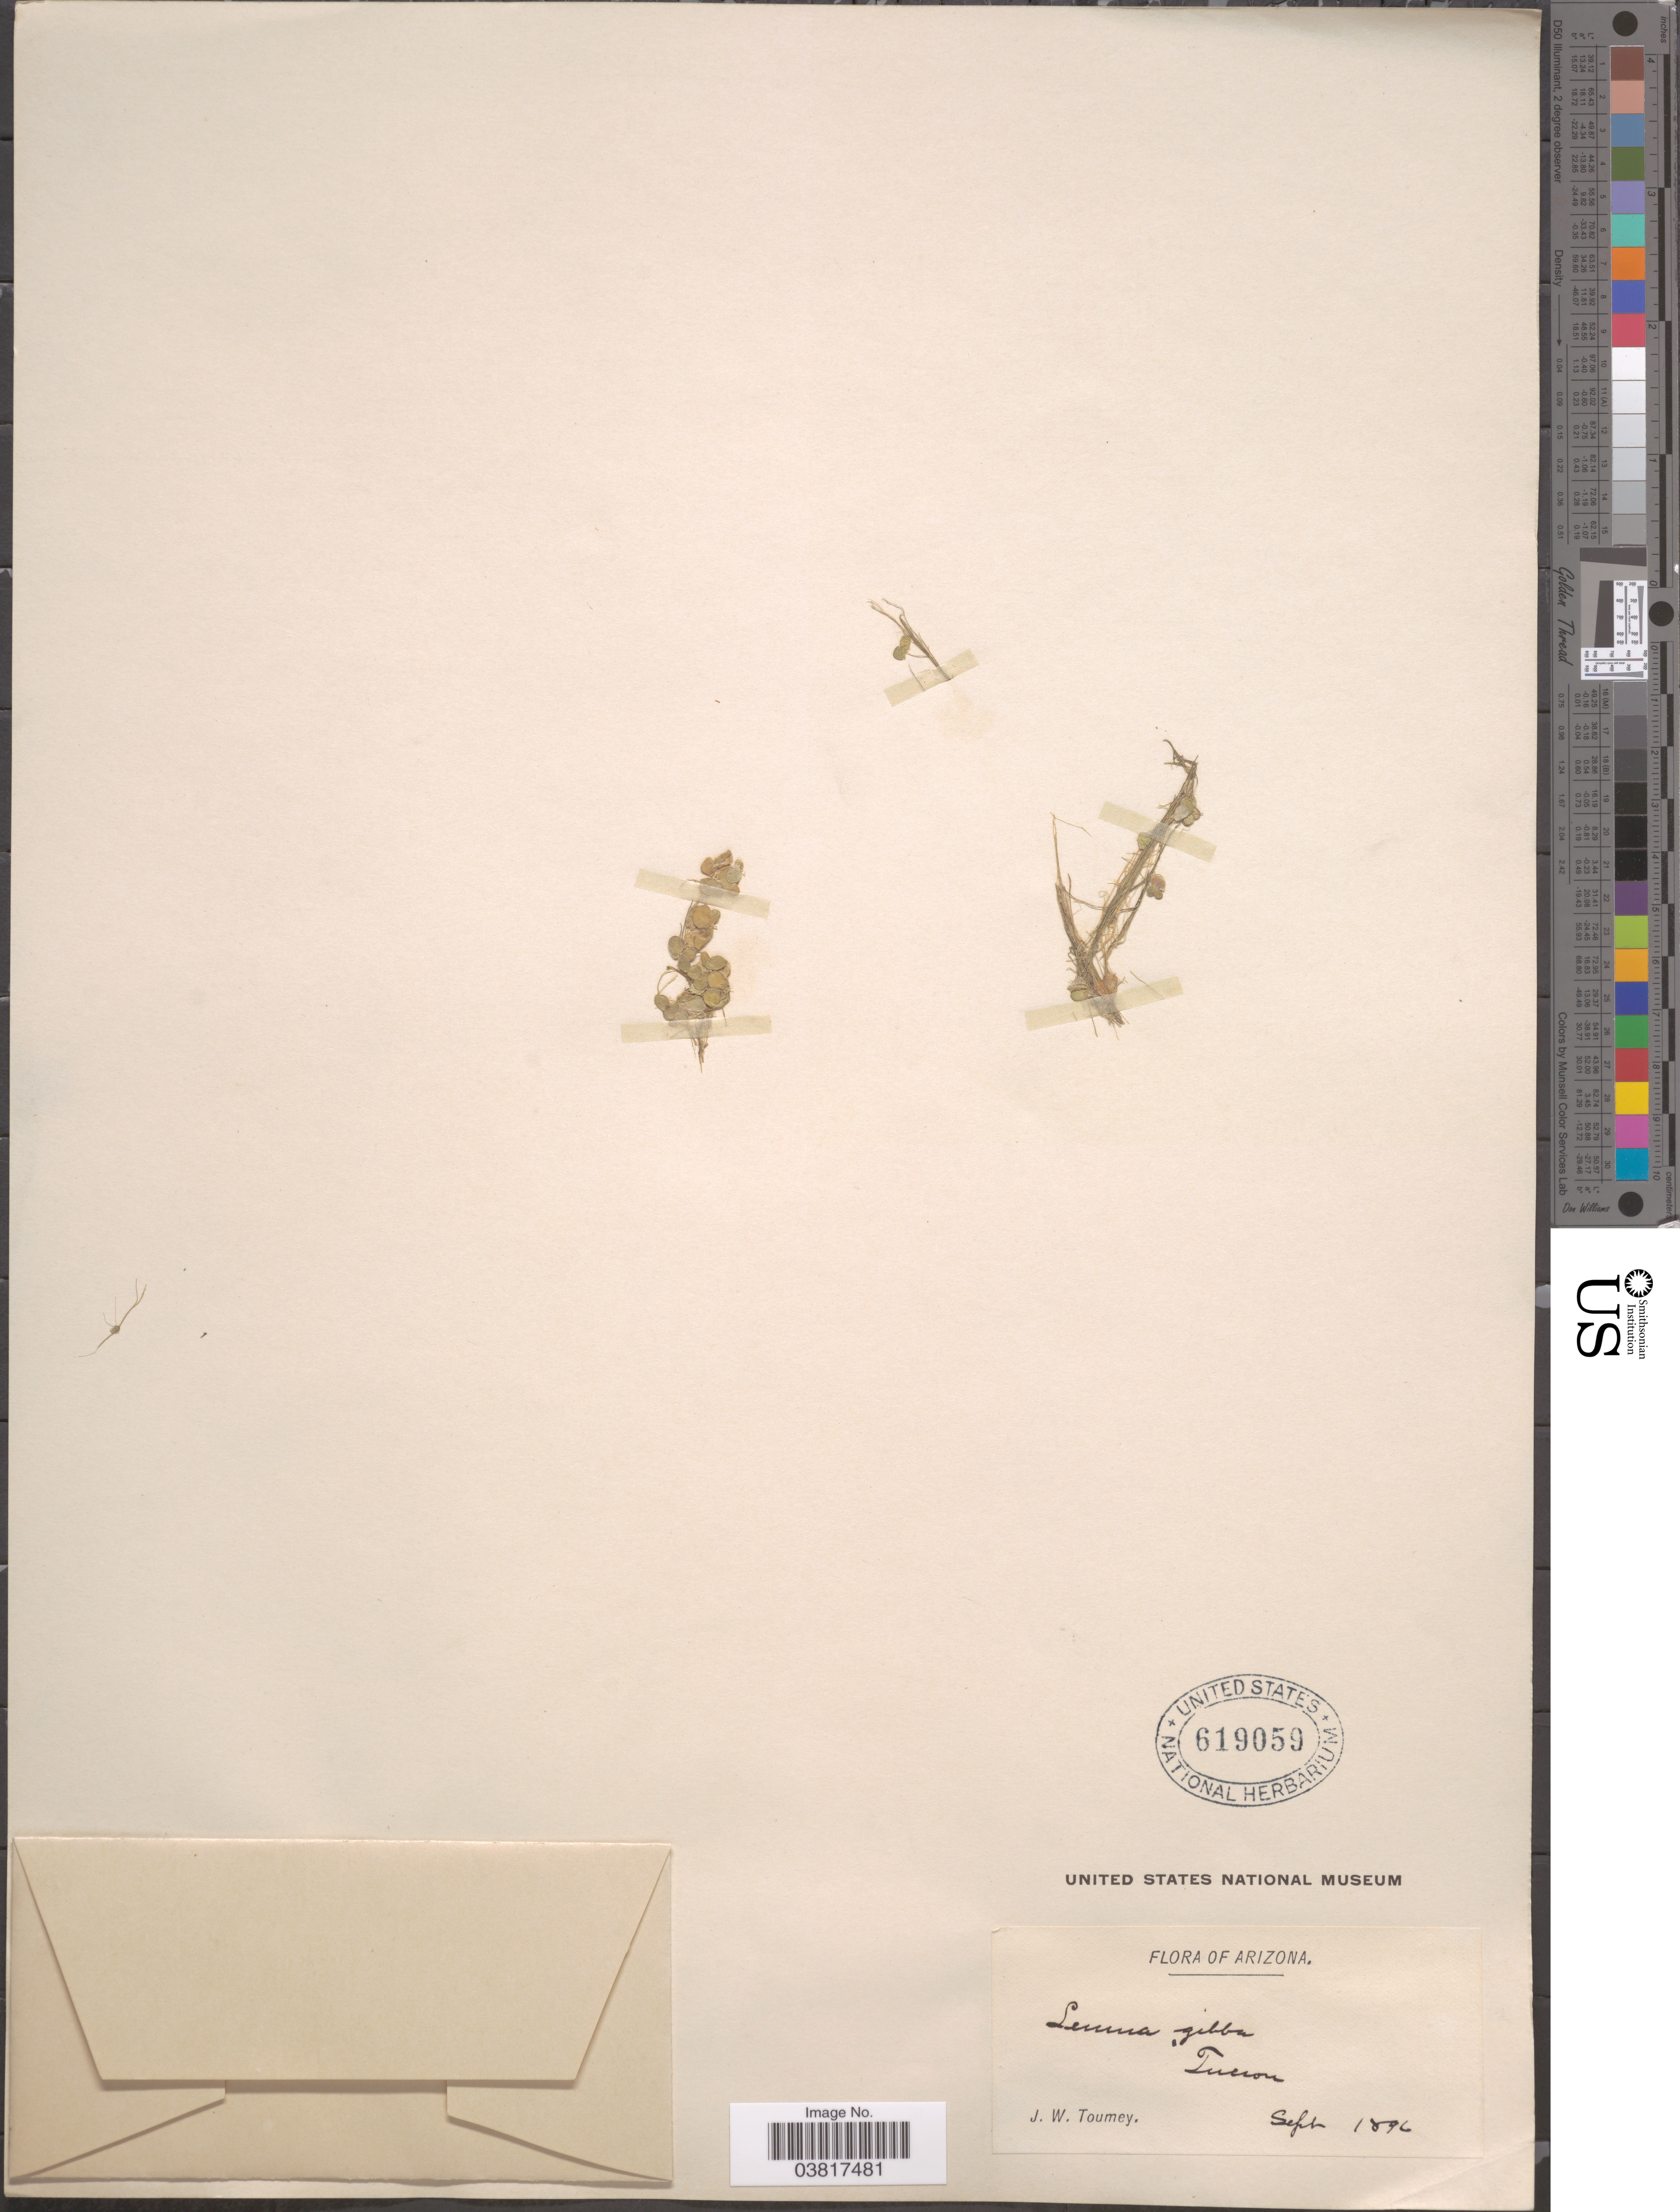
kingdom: Plantae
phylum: Tracheophyta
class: Liliopsida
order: Alismatales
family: Araceae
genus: Lemna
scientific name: Lemna gibba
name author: L.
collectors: J. W. Toumey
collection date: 1896-09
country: United States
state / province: Arizona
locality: Tucson.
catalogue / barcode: US 619059